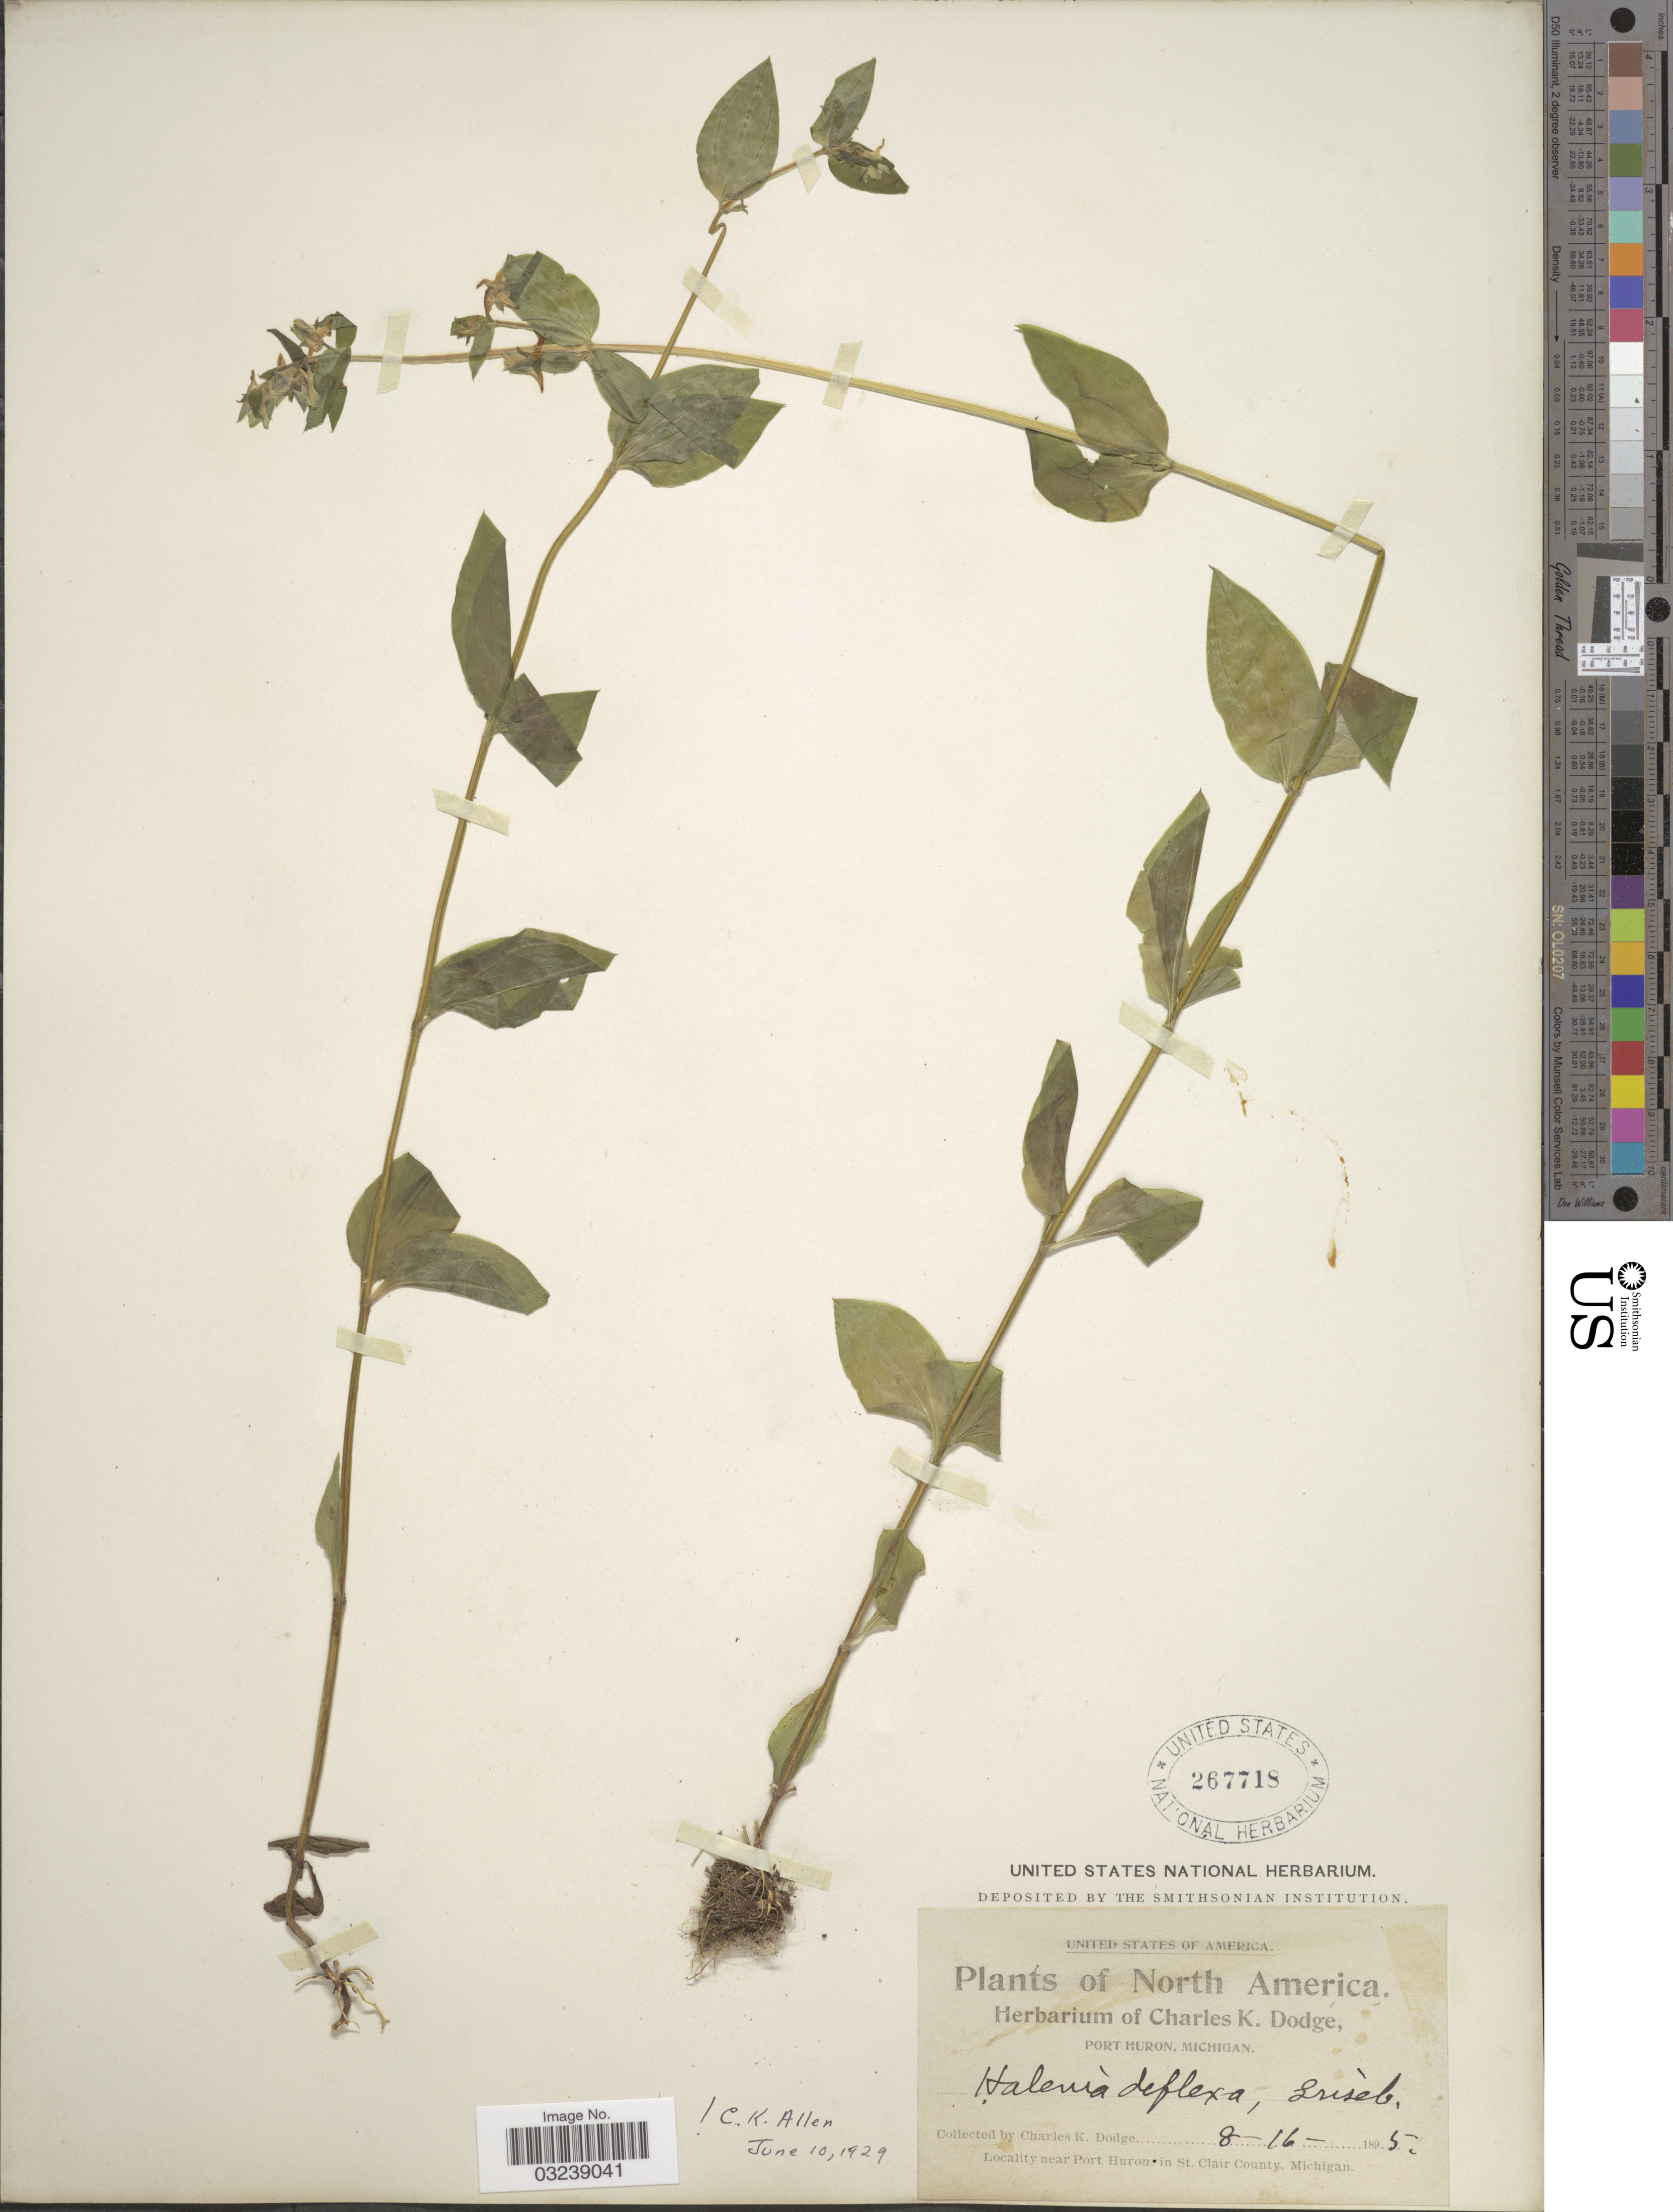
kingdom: Plantae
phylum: Tracheophyta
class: Magnoliopsida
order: Gentianales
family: Gentianaceae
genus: Halenia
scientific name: Halenia deflexa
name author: (Sm.) Griseb.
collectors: C. K. Dodge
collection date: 1895-08-16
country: United States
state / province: Michigan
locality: Near Port Huron in St. Clair County.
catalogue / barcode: US 267718